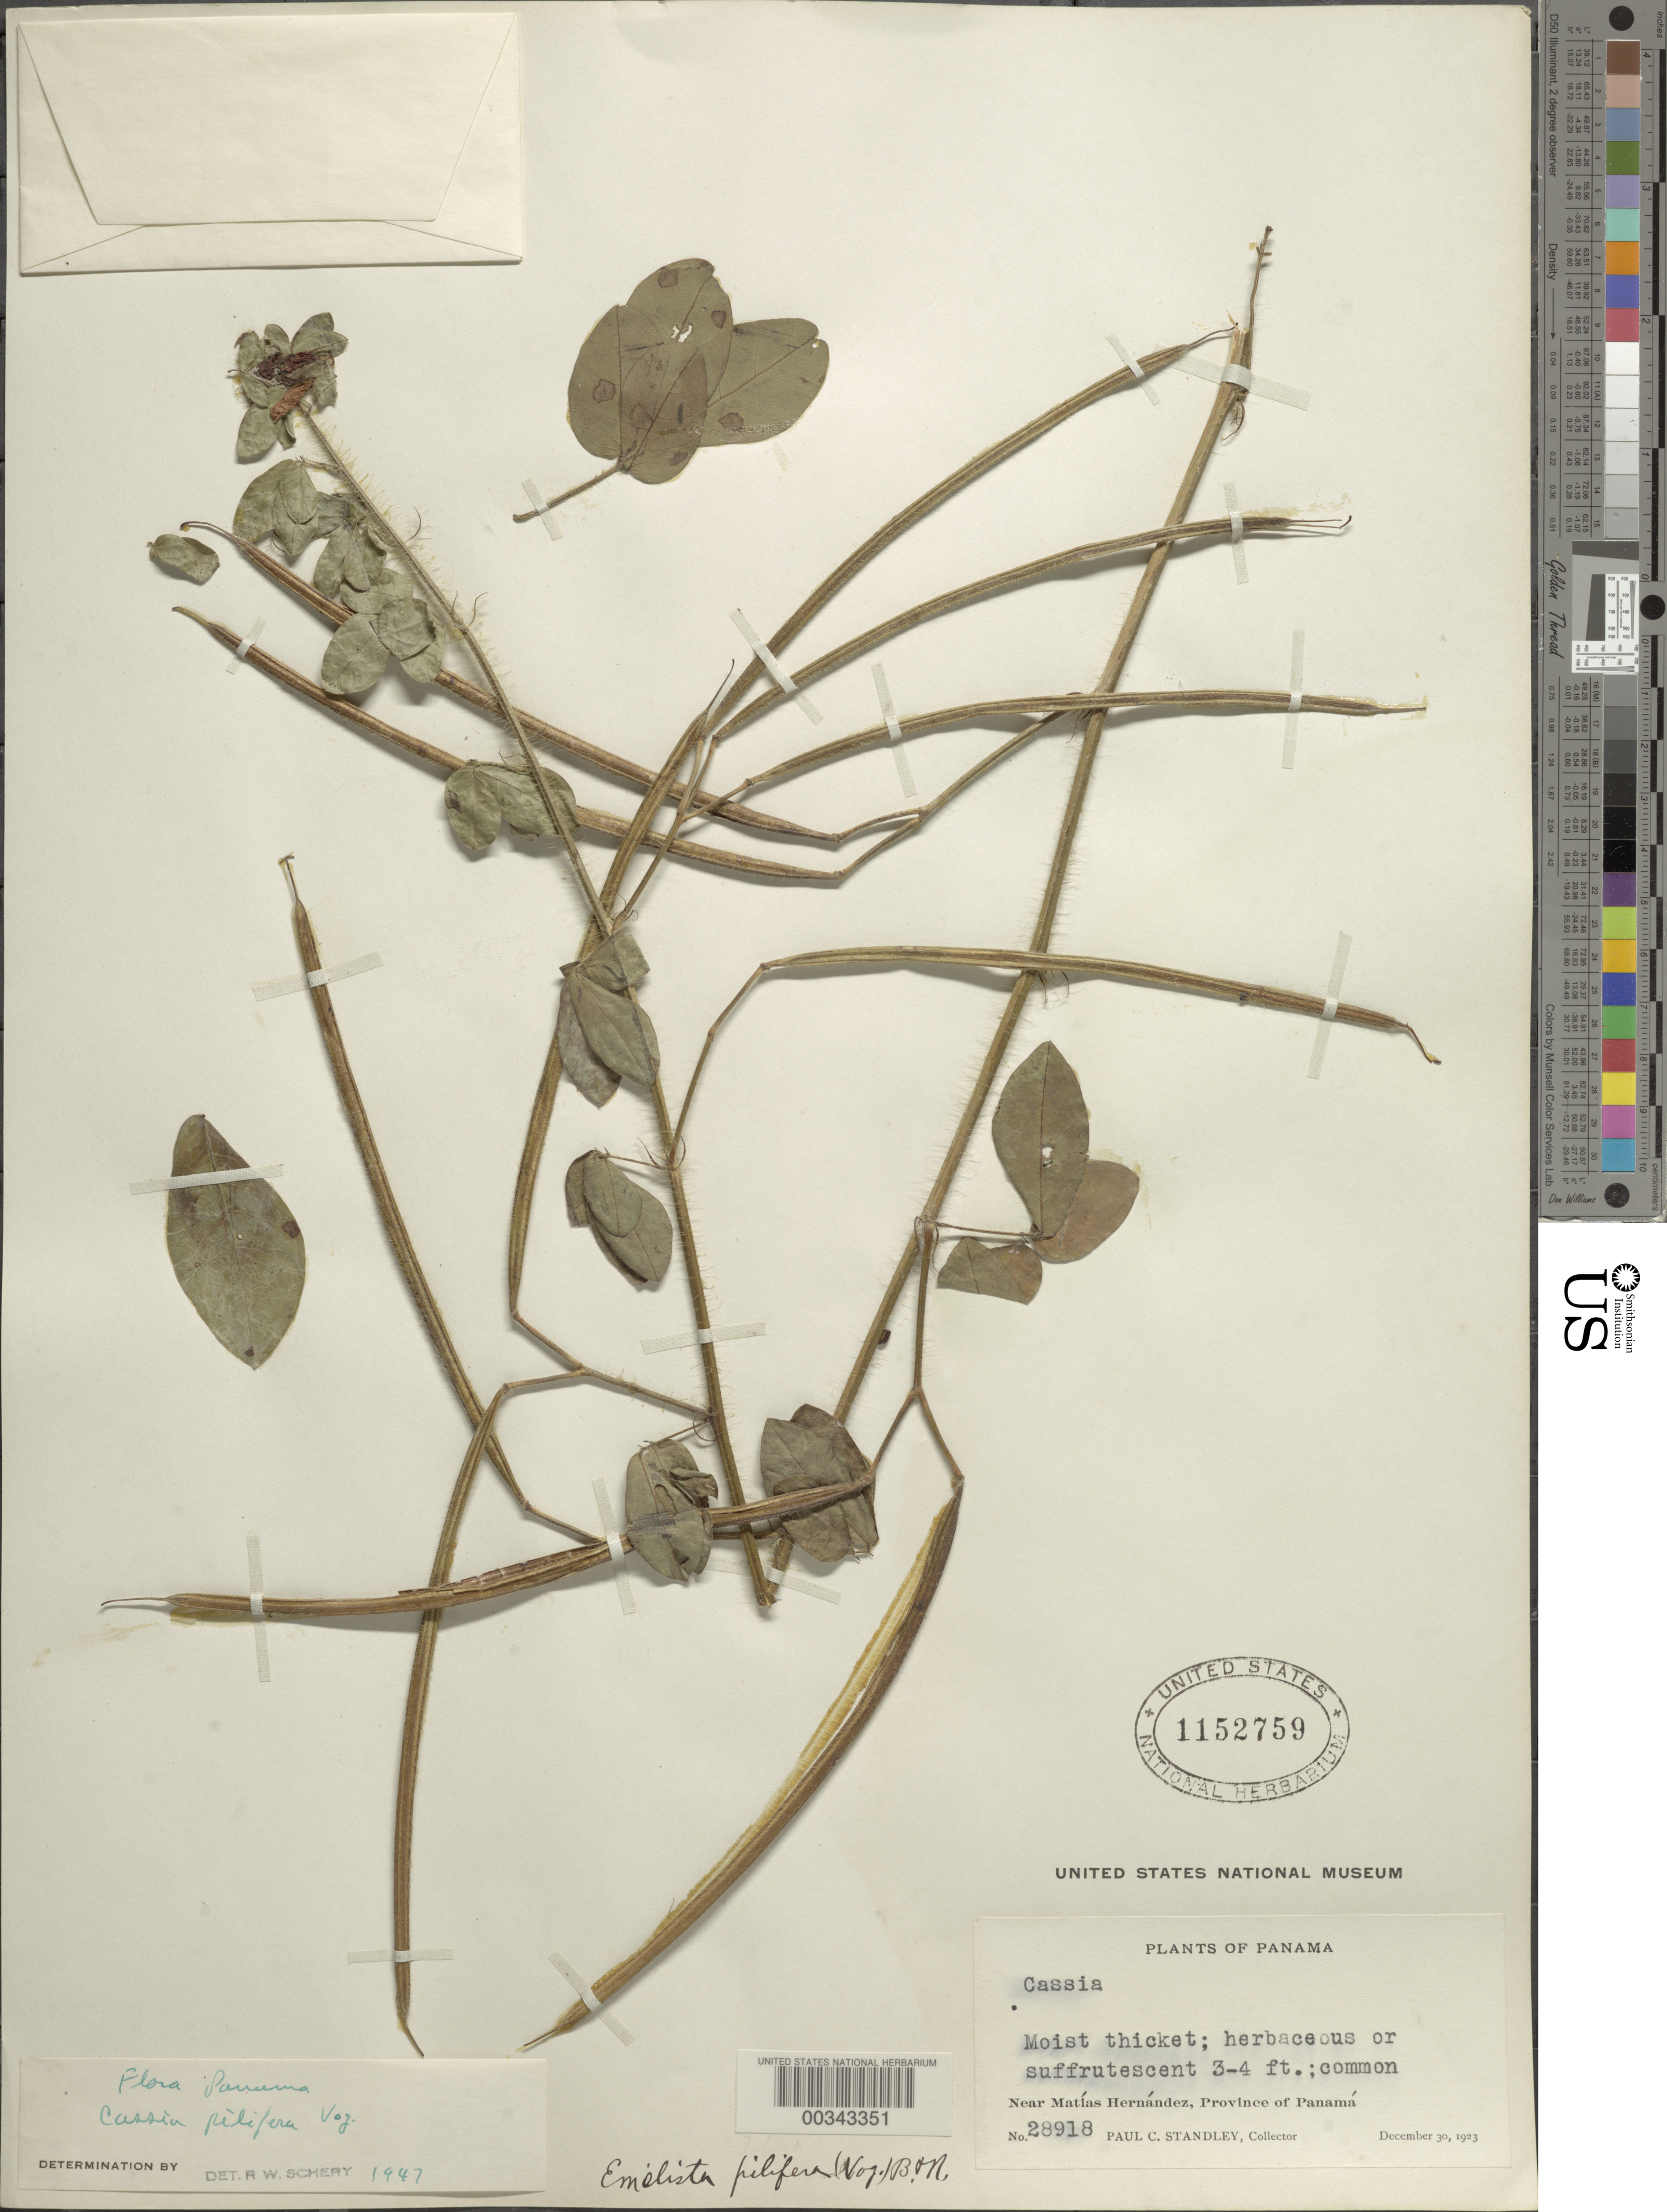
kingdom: Plantae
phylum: Tracheophyta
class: Magnoliopsida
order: Fabales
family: Fabaceae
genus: Senna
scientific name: Senna pilifera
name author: (Vogel) H.S. Irwin & Barneby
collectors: P. C. Standley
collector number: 28918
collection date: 1923-12-30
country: Panama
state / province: Panamá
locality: Near Matias, Hernandez, Province of Panama.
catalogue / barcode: US 1152759